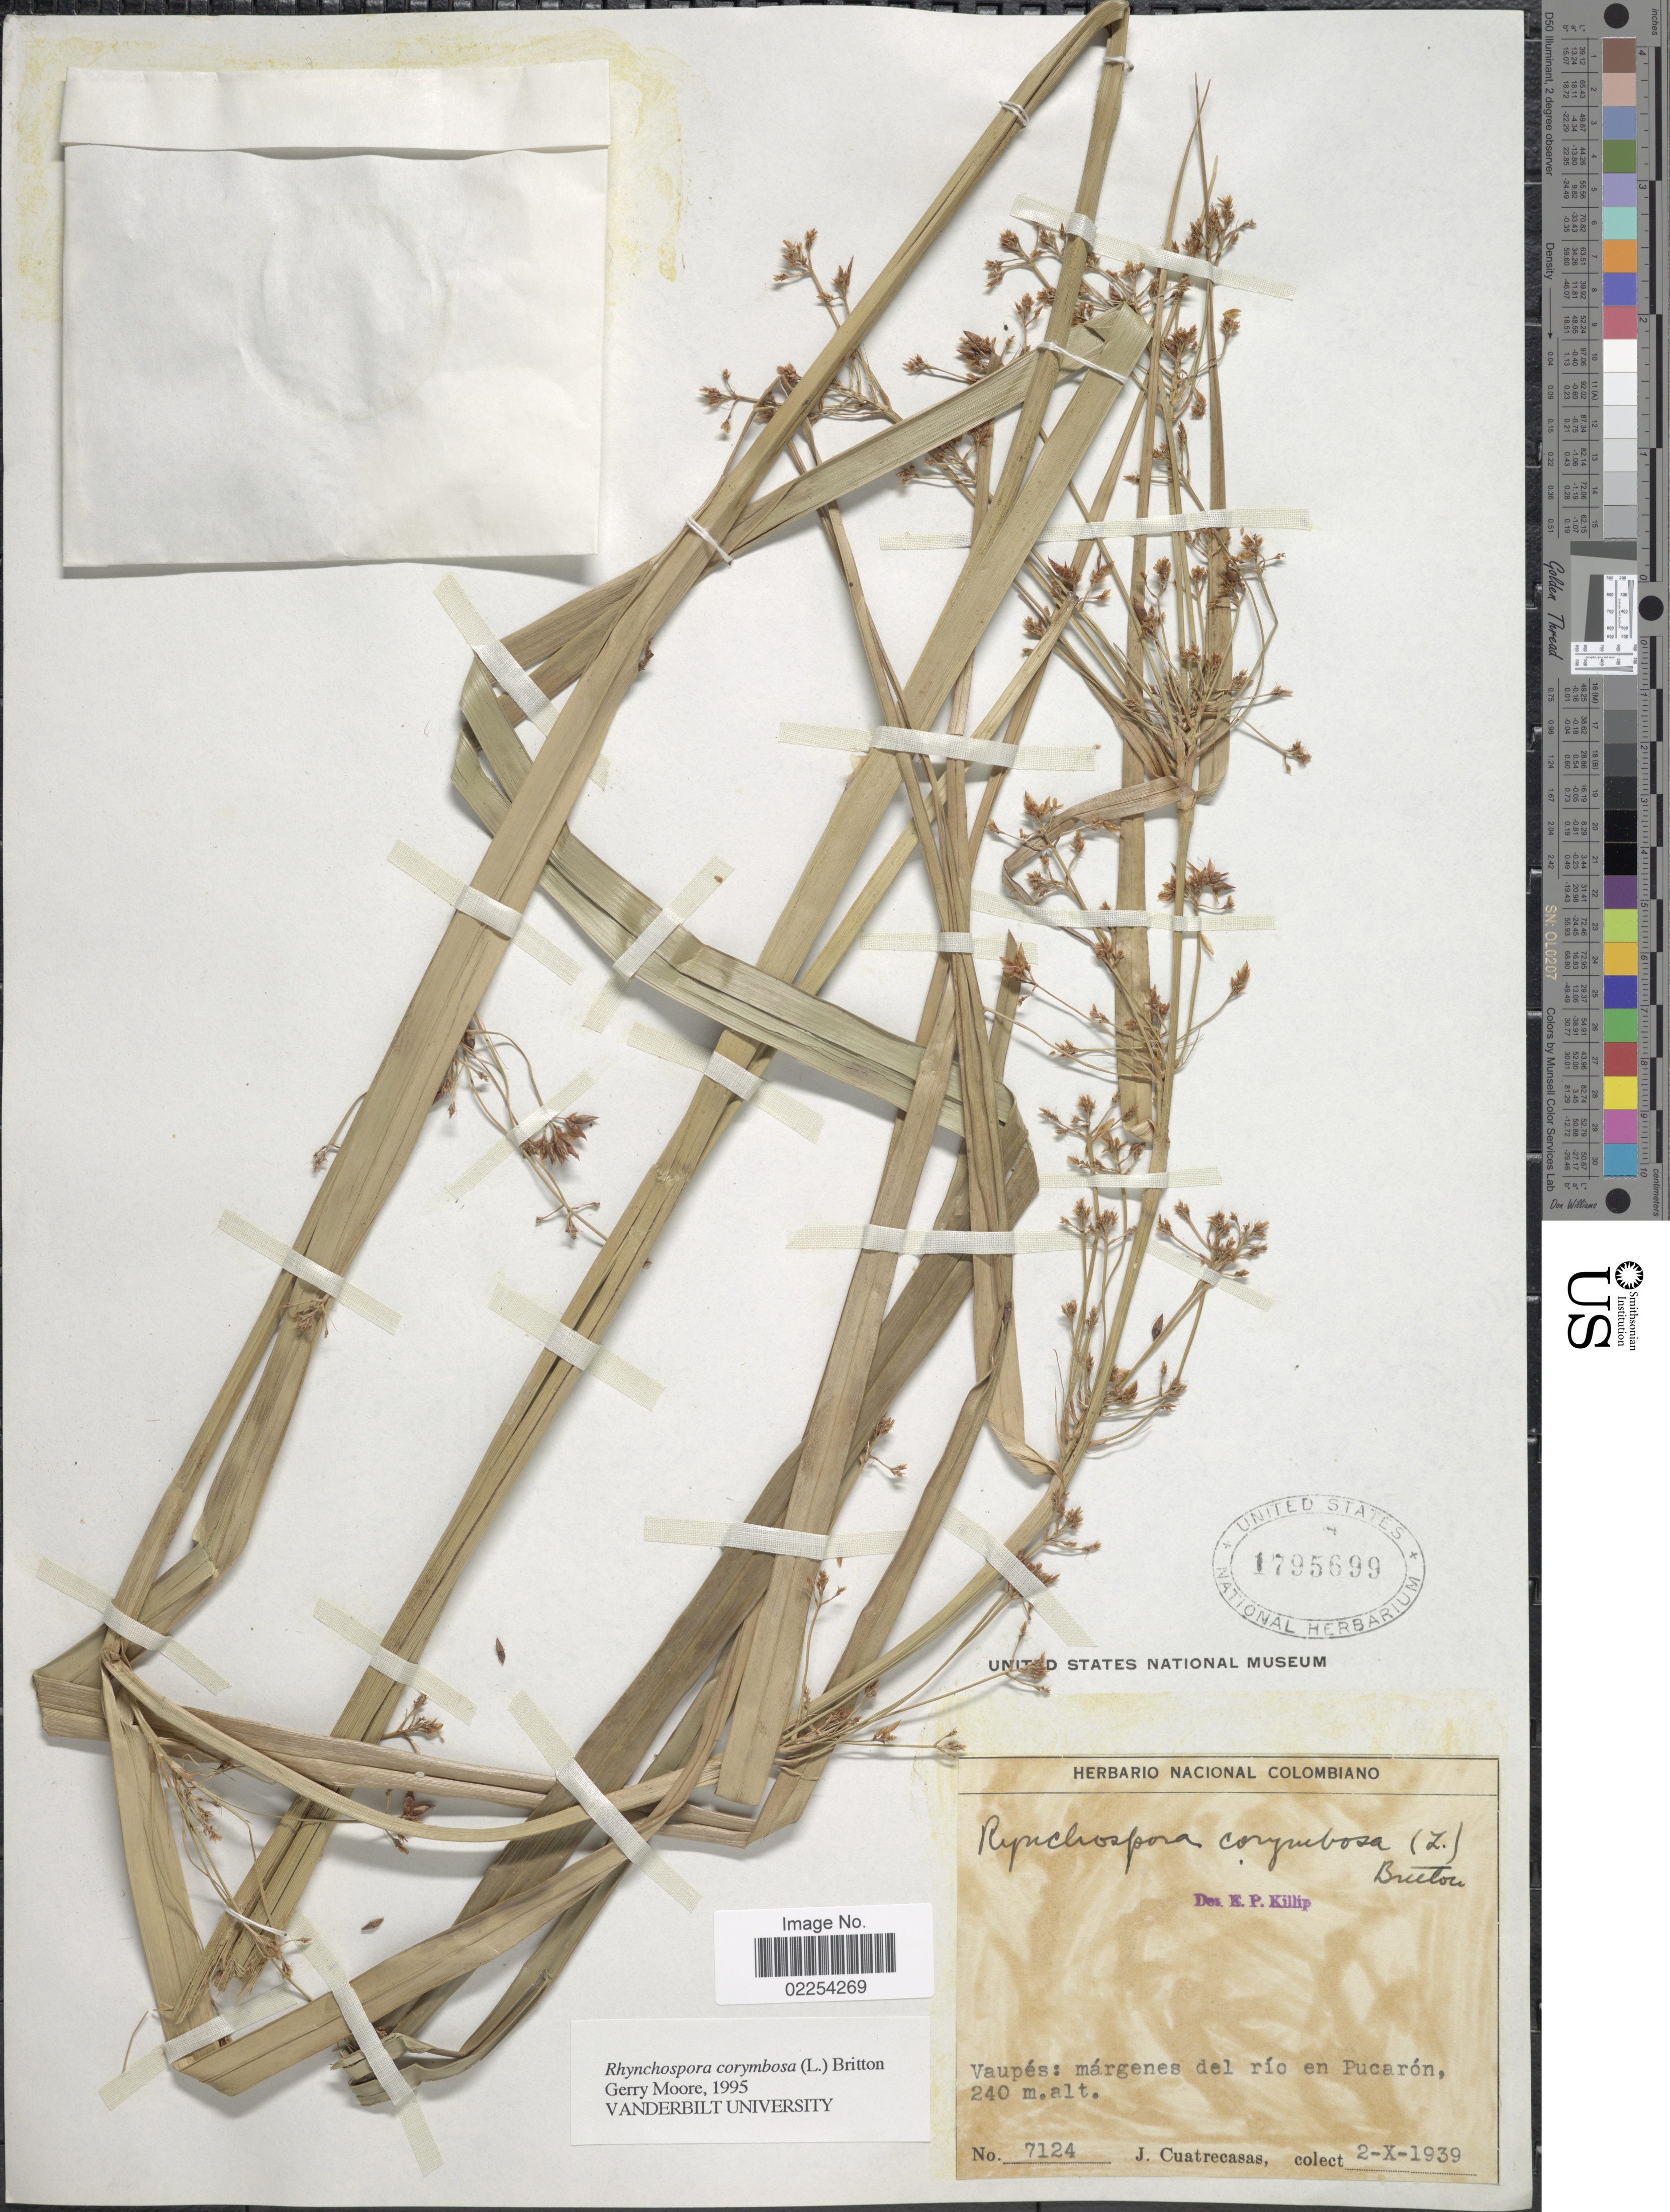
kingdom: Plantae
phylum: Tracheophyta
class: Liliopsida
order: Poales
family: Cyperaceae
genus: Rhynchospora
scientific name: Rhynchospora corymbosa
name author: (L.) Britton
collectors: J. Cuatrecasas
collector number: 7124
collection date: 1939-10-02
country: Colombia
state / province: Vaupés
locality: Vaupes: margene del rio en Pucaron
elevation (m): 240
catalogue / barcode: US 1795699